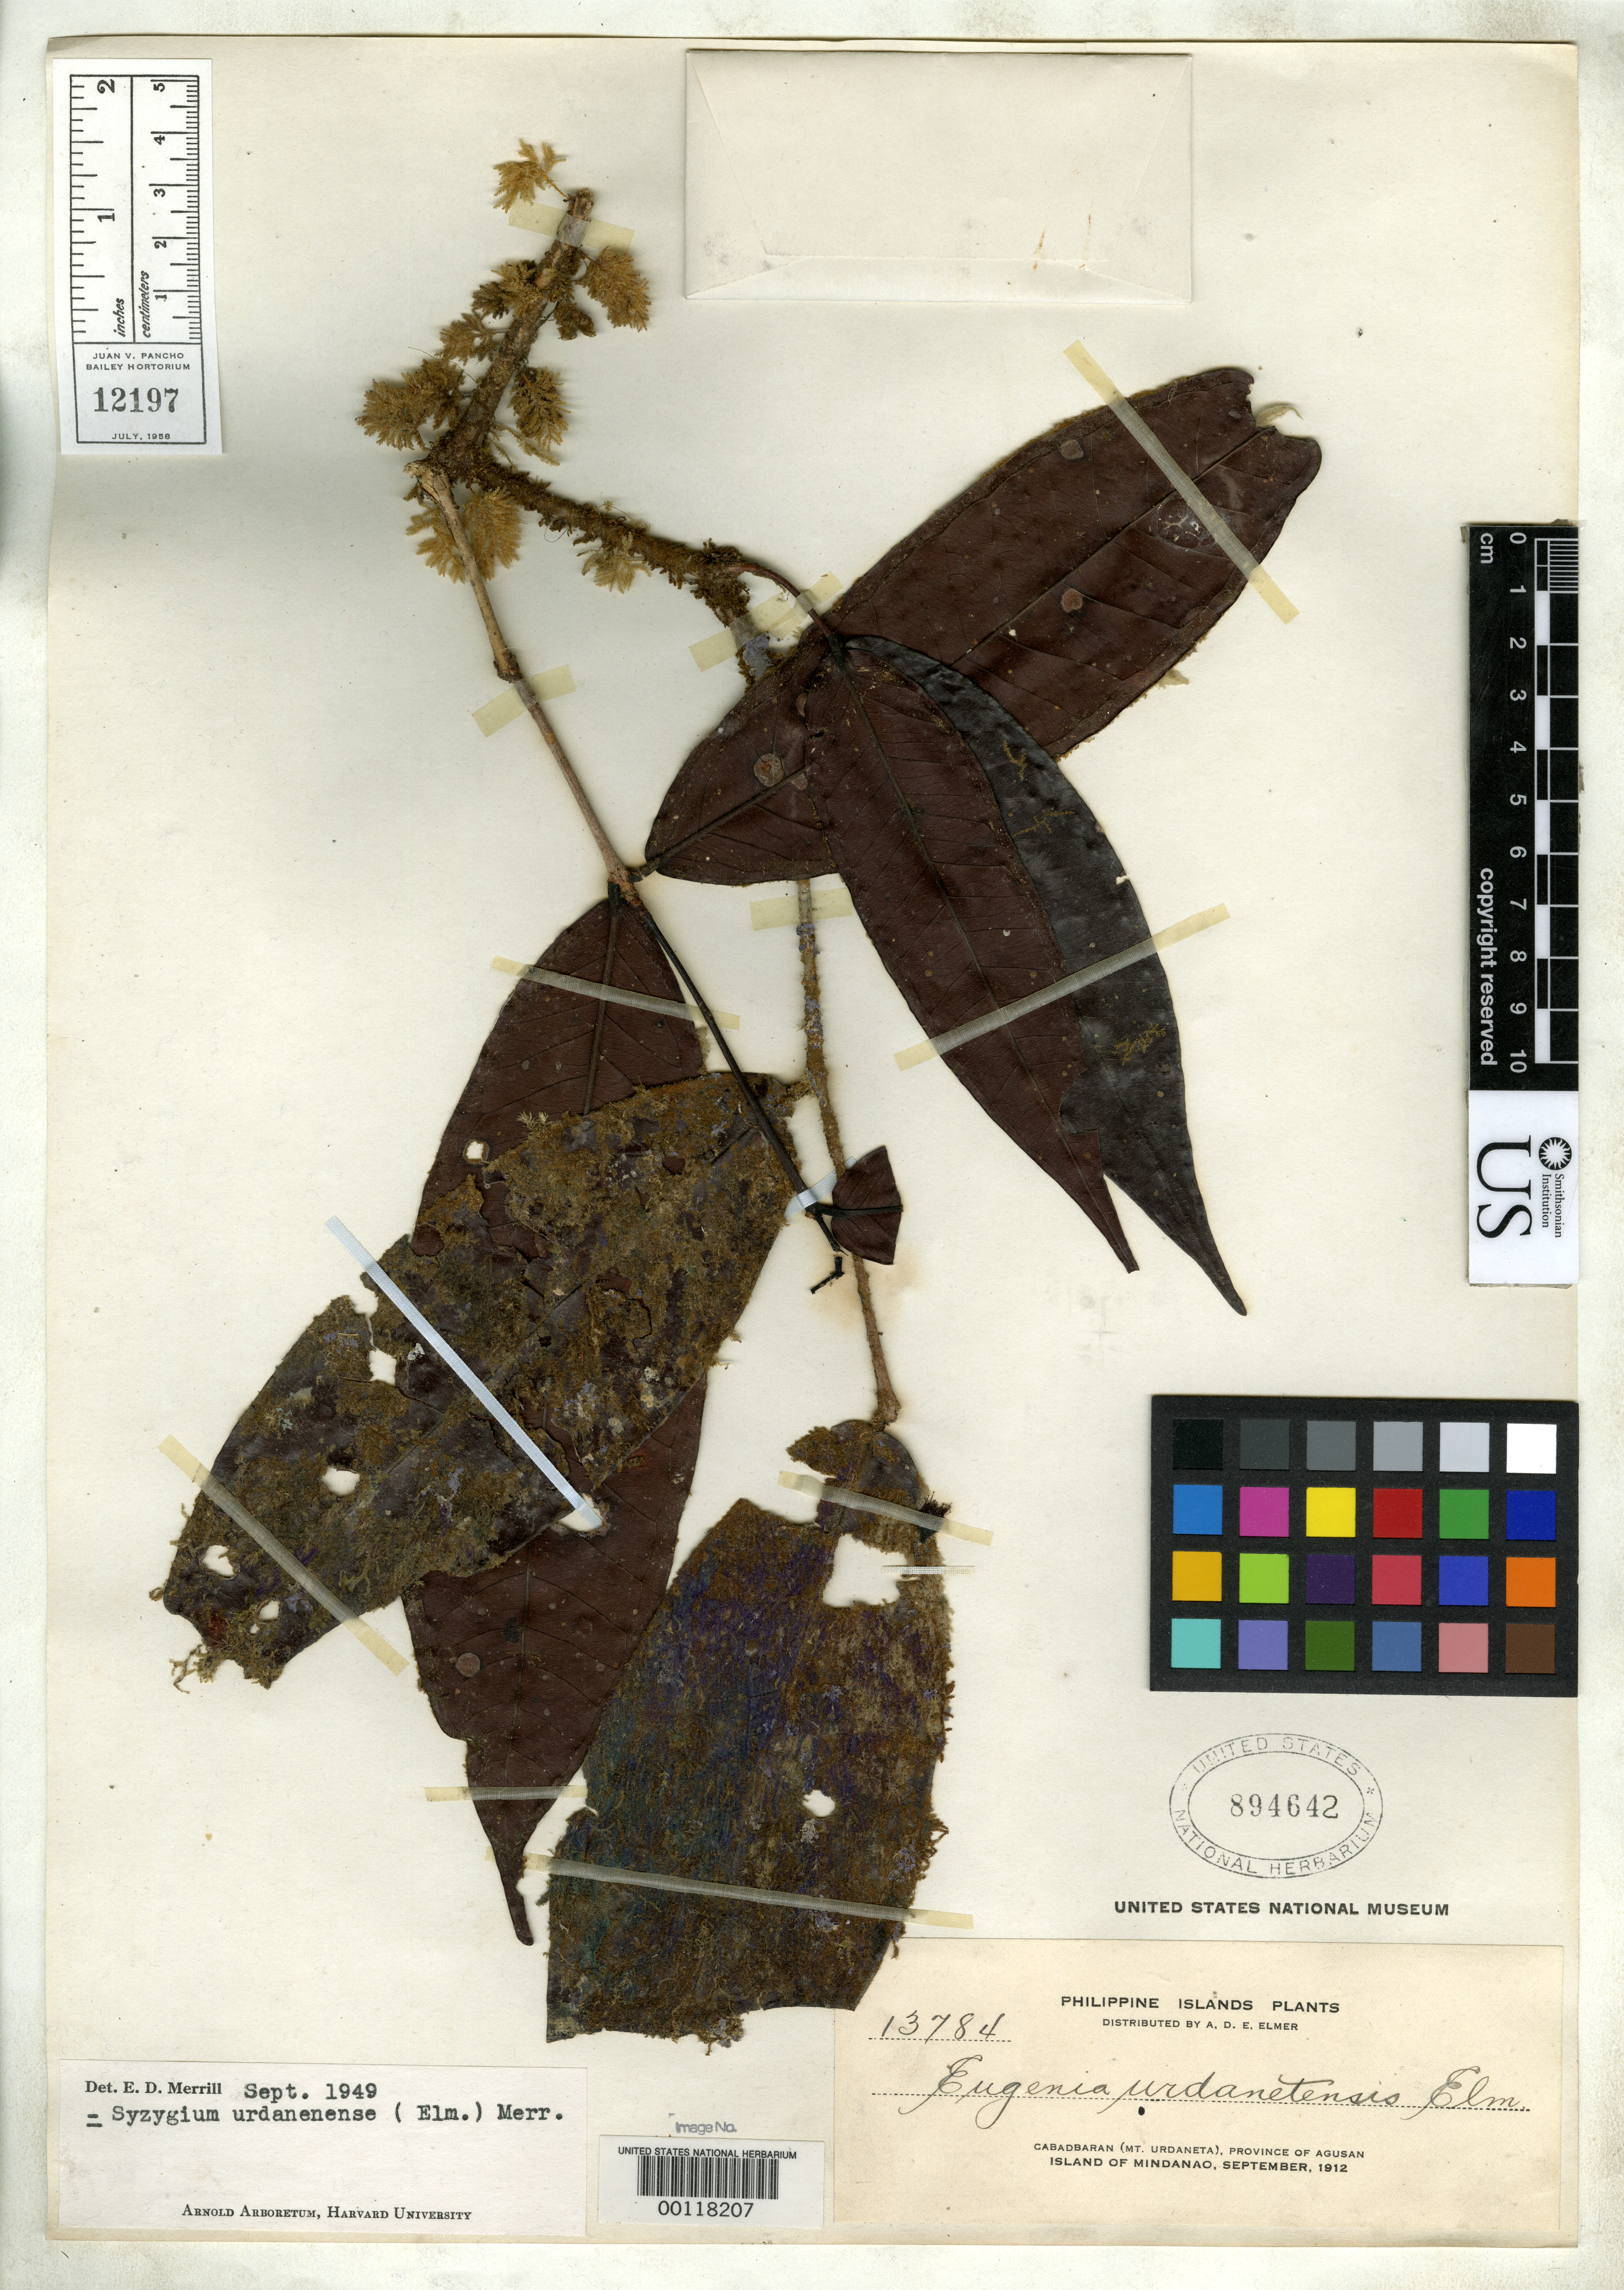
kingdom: Plantae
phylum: Tracheophyta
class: Magnoliopsida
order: Myrtales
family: Myrtaceae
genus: Eugenia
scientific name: Eugenia urdanetensis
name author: Elmer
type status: Isotype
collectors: A. D. E. Elmer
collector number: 13784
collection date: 1912-07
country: Philippines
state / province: Caraga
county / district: Agusan del Norte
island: Mindanao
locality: Cabadbaran (Mt. Urdaneta), province of Agusan, Island of Mindanao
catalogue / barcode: US 894642